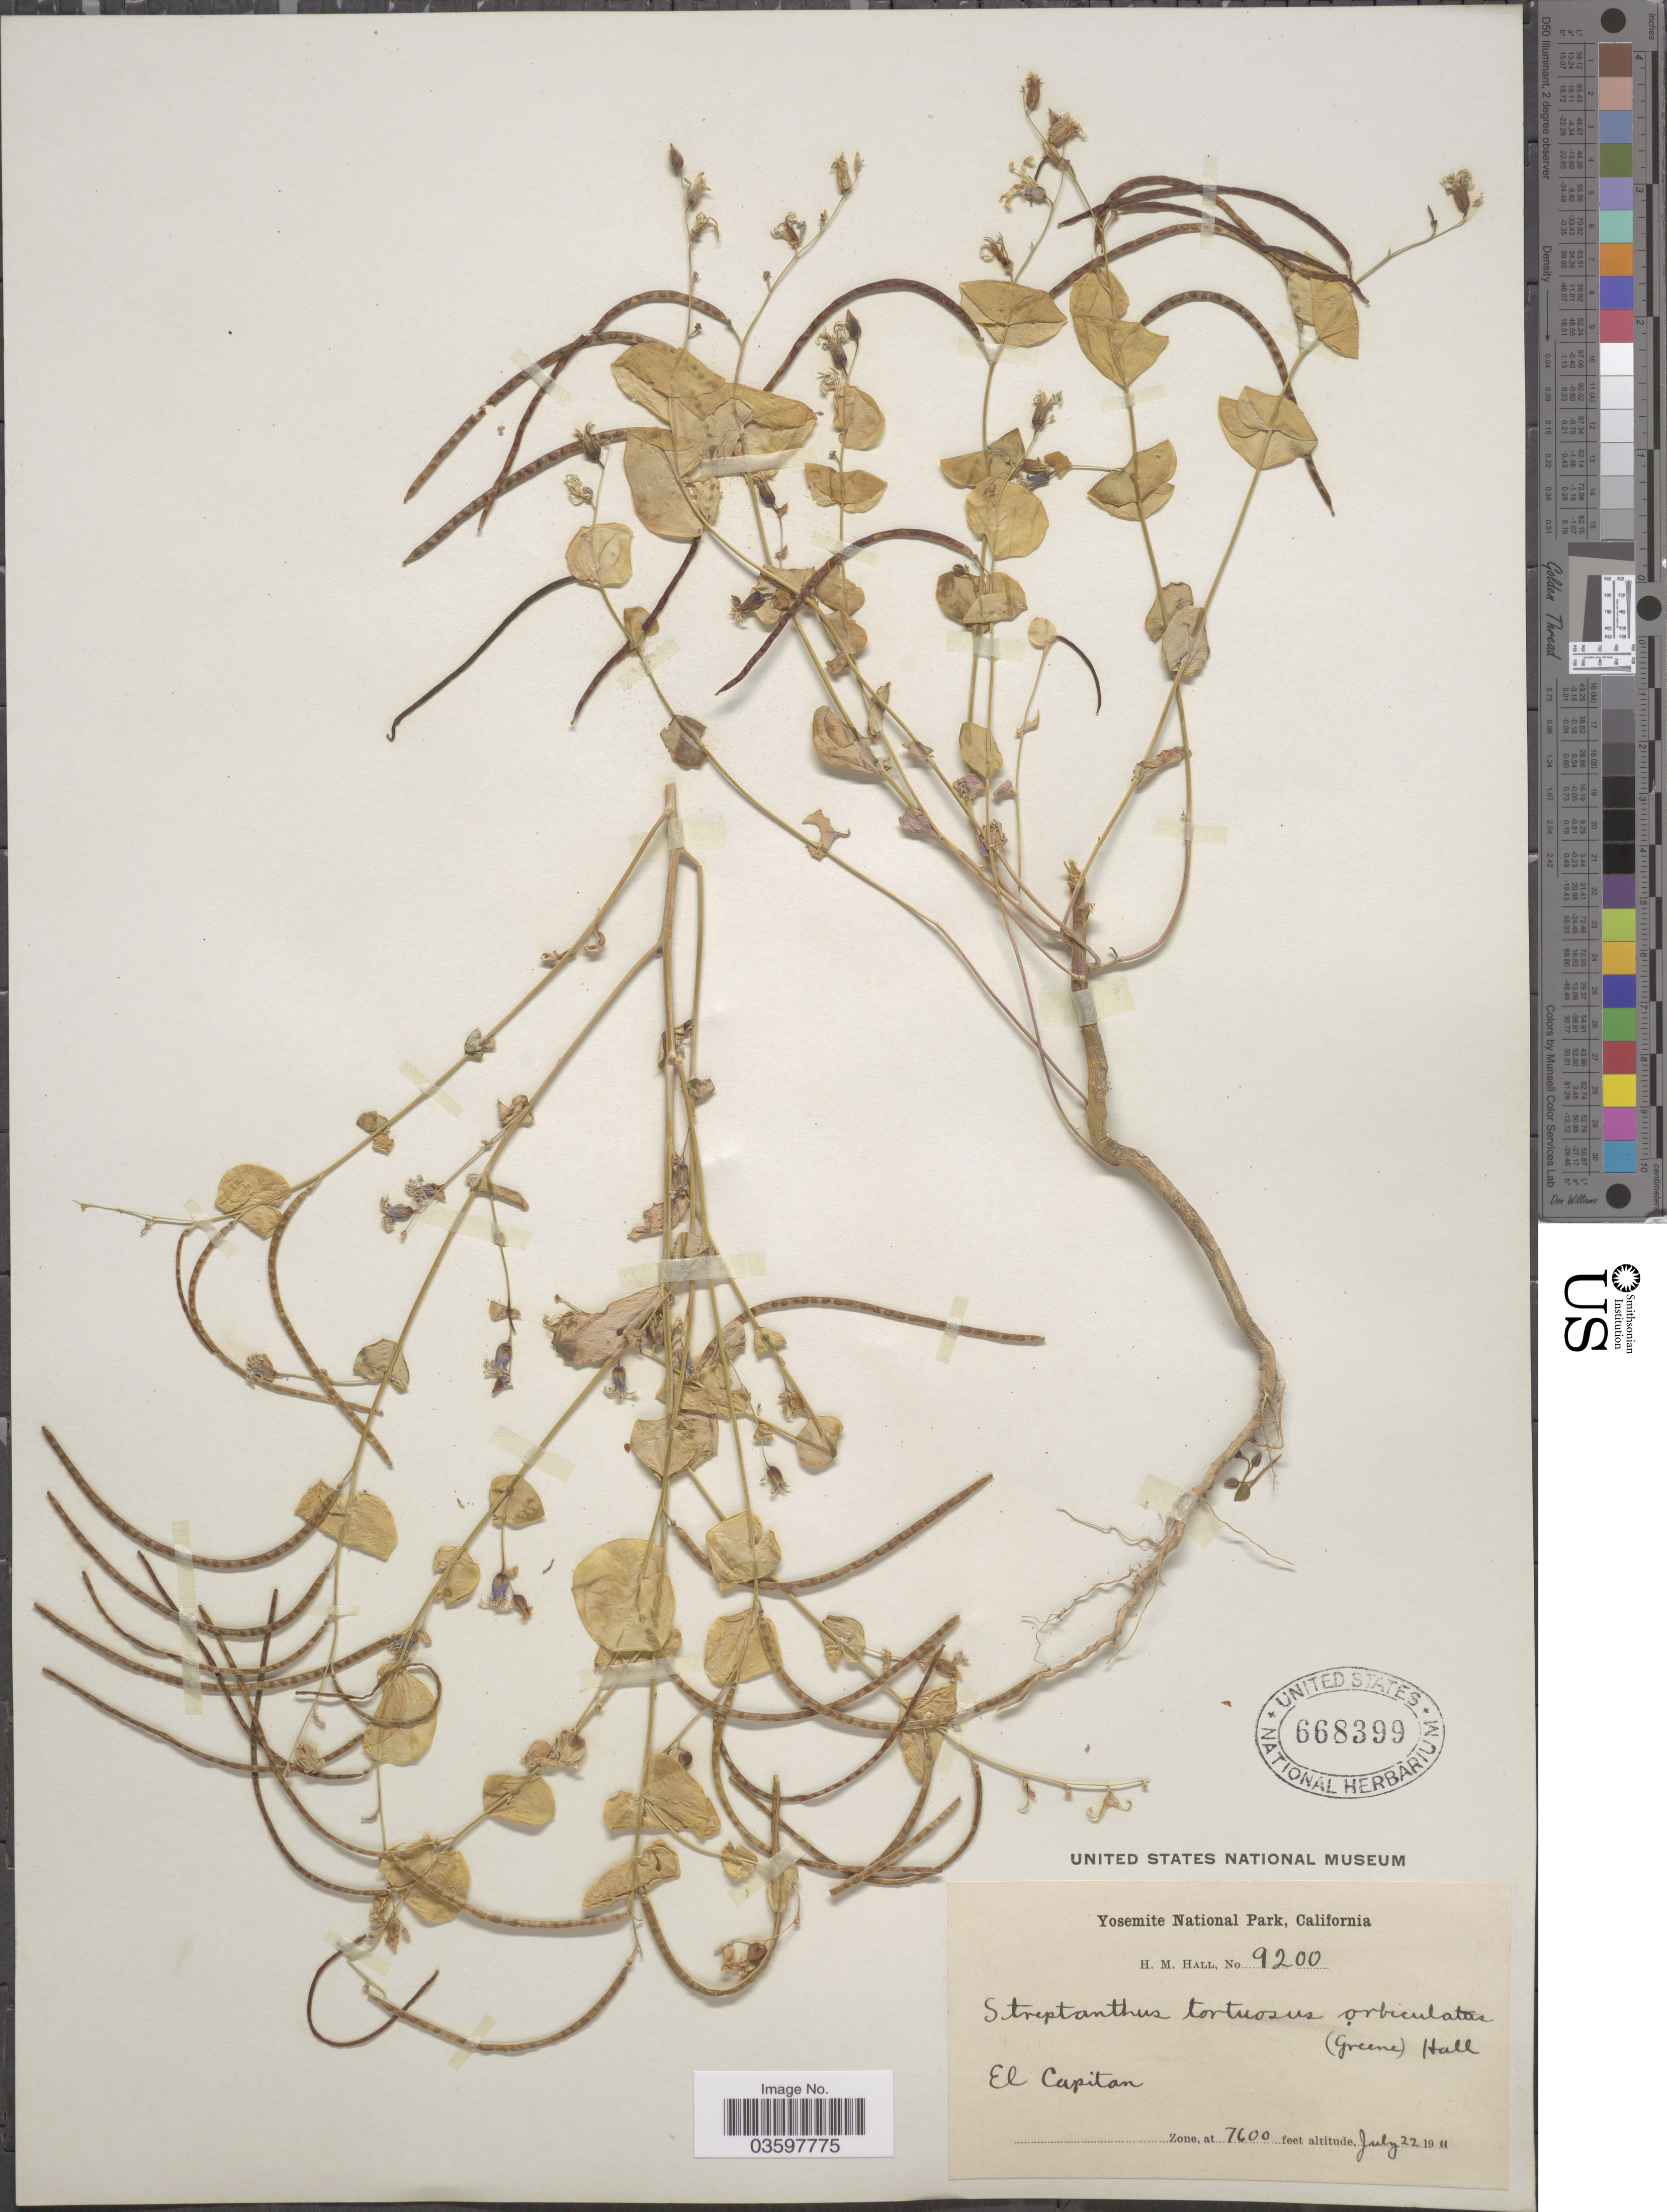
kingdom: Plantae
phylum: Tracheophyta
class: Magnoliopsida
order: Brassicales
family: Brassicaceae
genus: Streptanthus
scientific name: Streptanthus tortuosus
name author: Kellogg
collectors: H. M. Hall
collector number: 9200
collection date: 1911-07-22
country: United States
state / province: California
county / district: Mariposa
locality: Yosemite National Park. El Capitan.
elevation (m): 2316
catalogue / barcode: US 668399